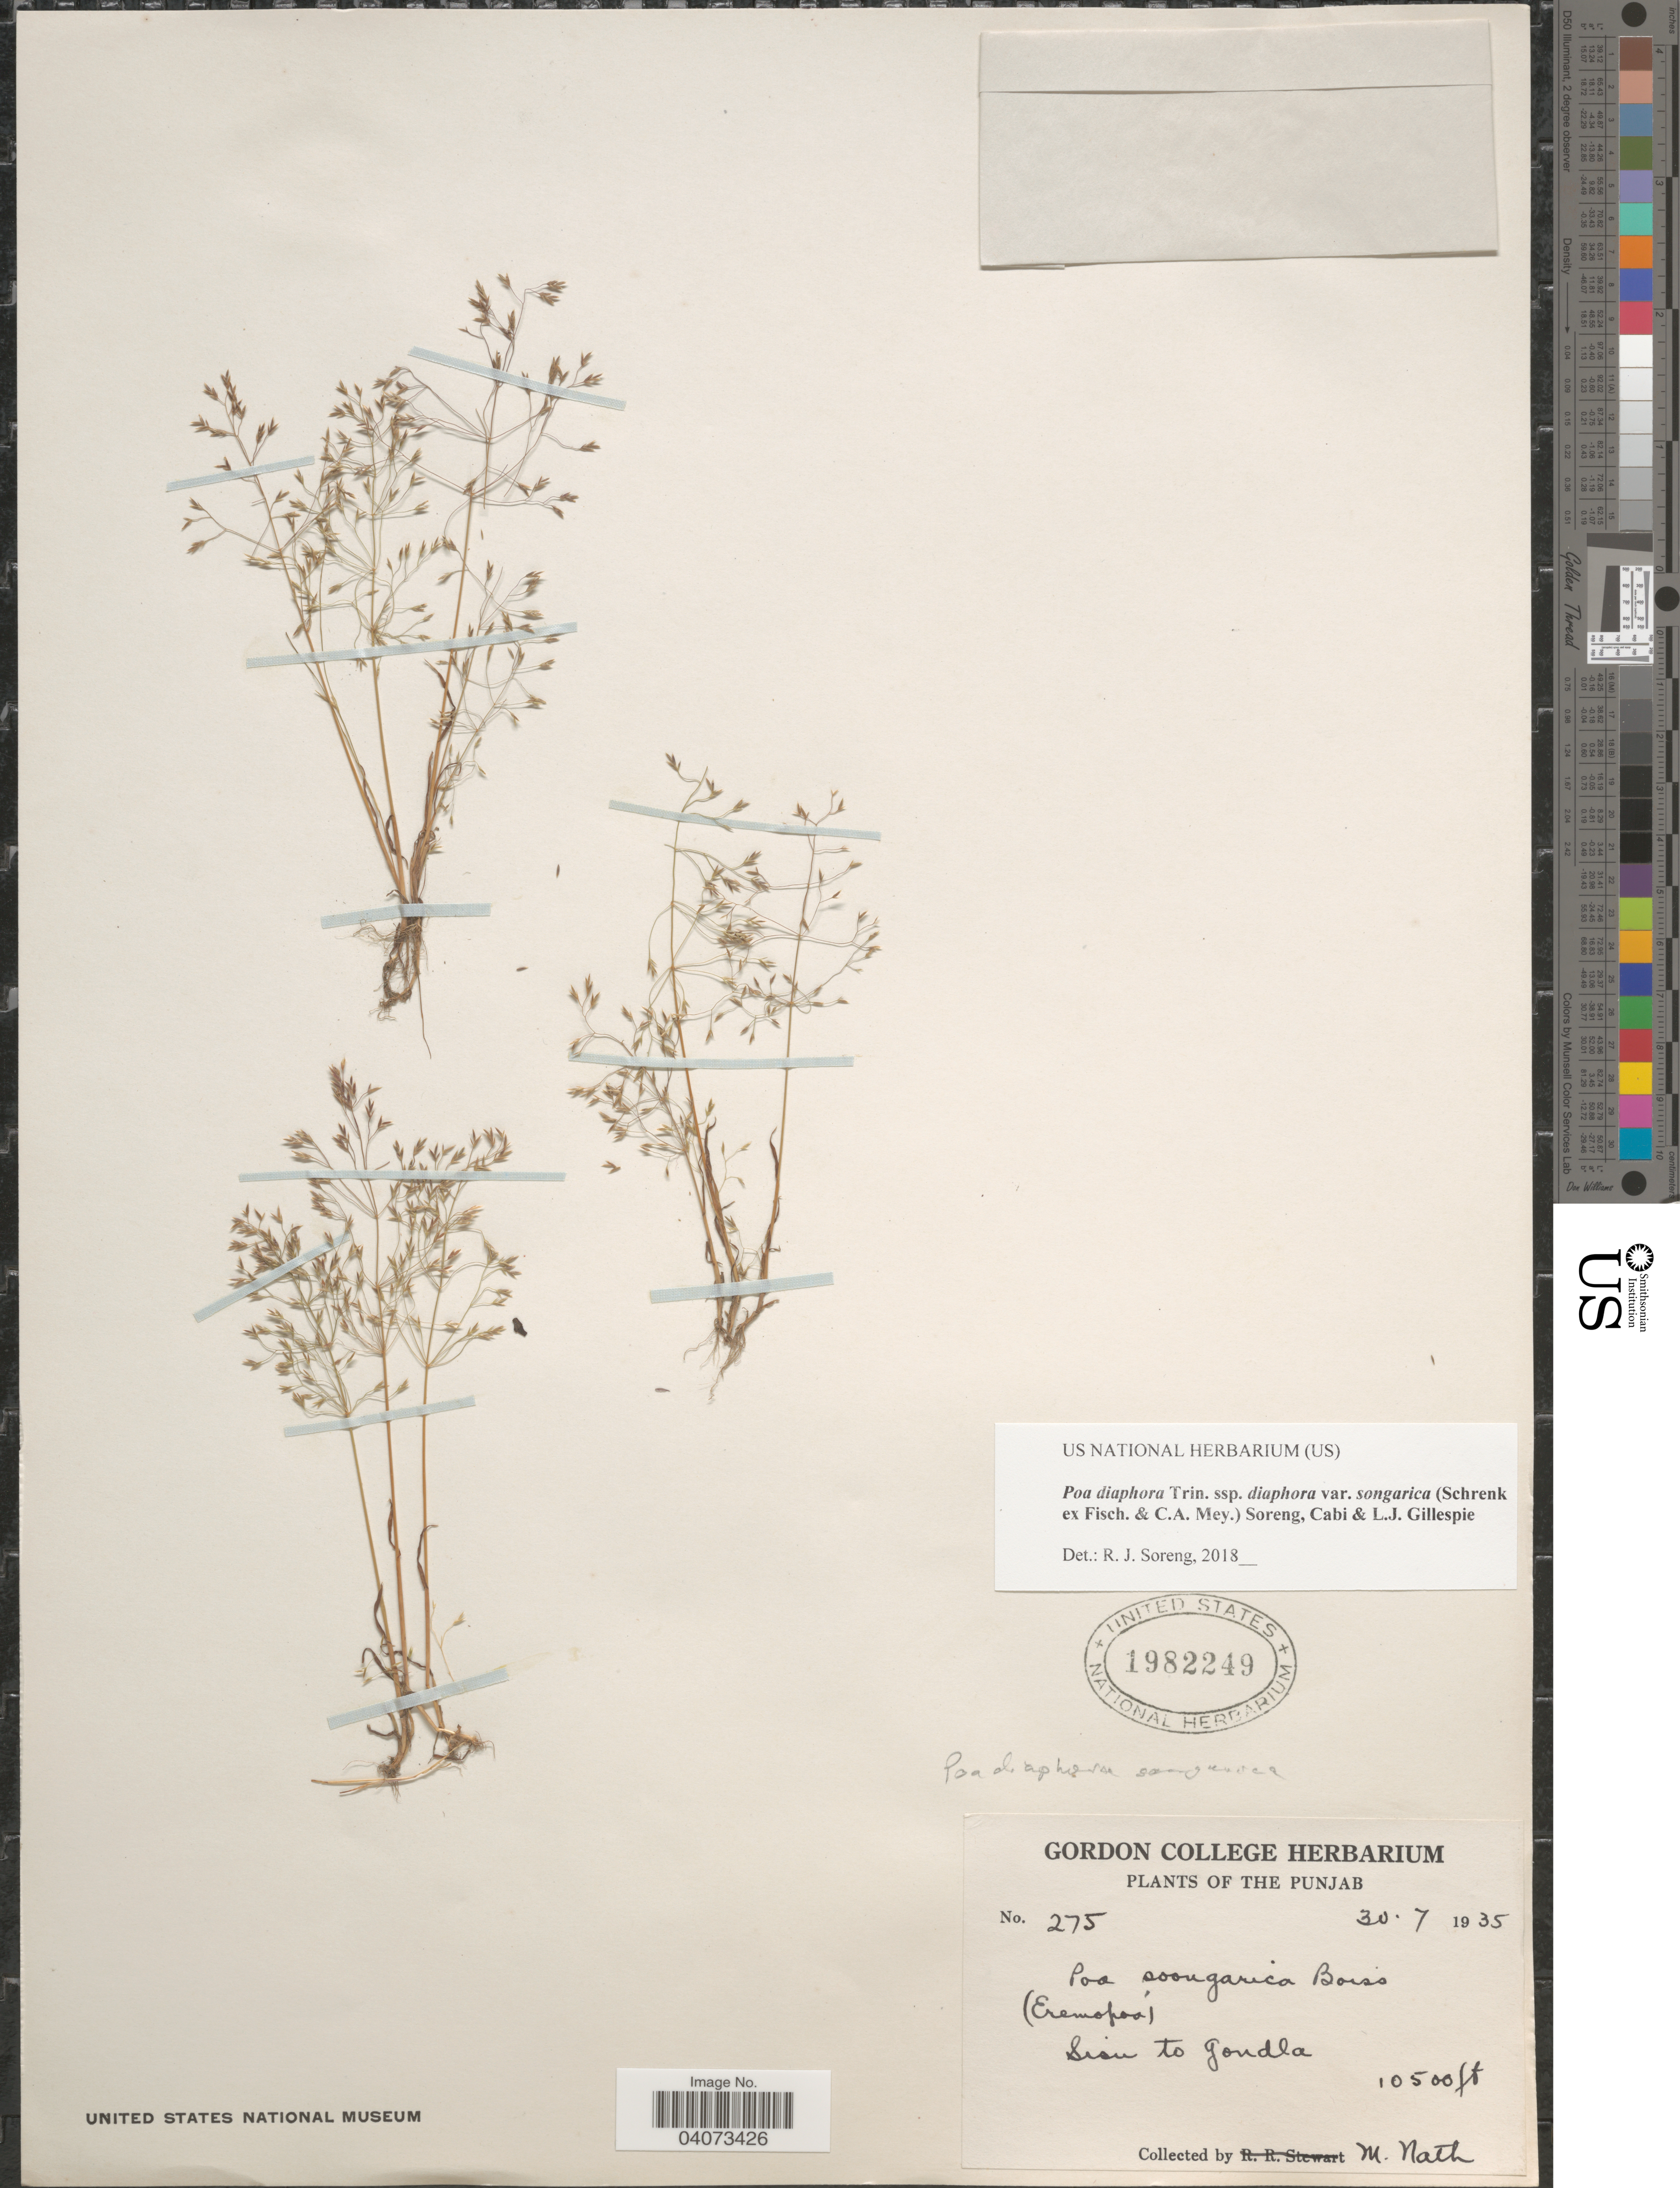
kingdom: Plantae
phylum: Tracheophyta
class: Liliopsida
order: Poales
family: Poaceae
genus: Poa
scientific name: Poa diaphora subsp. diaphora var. songarica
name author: (Schrenk ex Fisch. & C.A. Mey.) Soreng et al.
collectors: M. Nath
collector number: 275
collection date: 1935-07-30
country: India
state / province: Punjab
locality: Sisu to Gondla.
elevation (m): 3200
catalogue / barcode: US 1982249